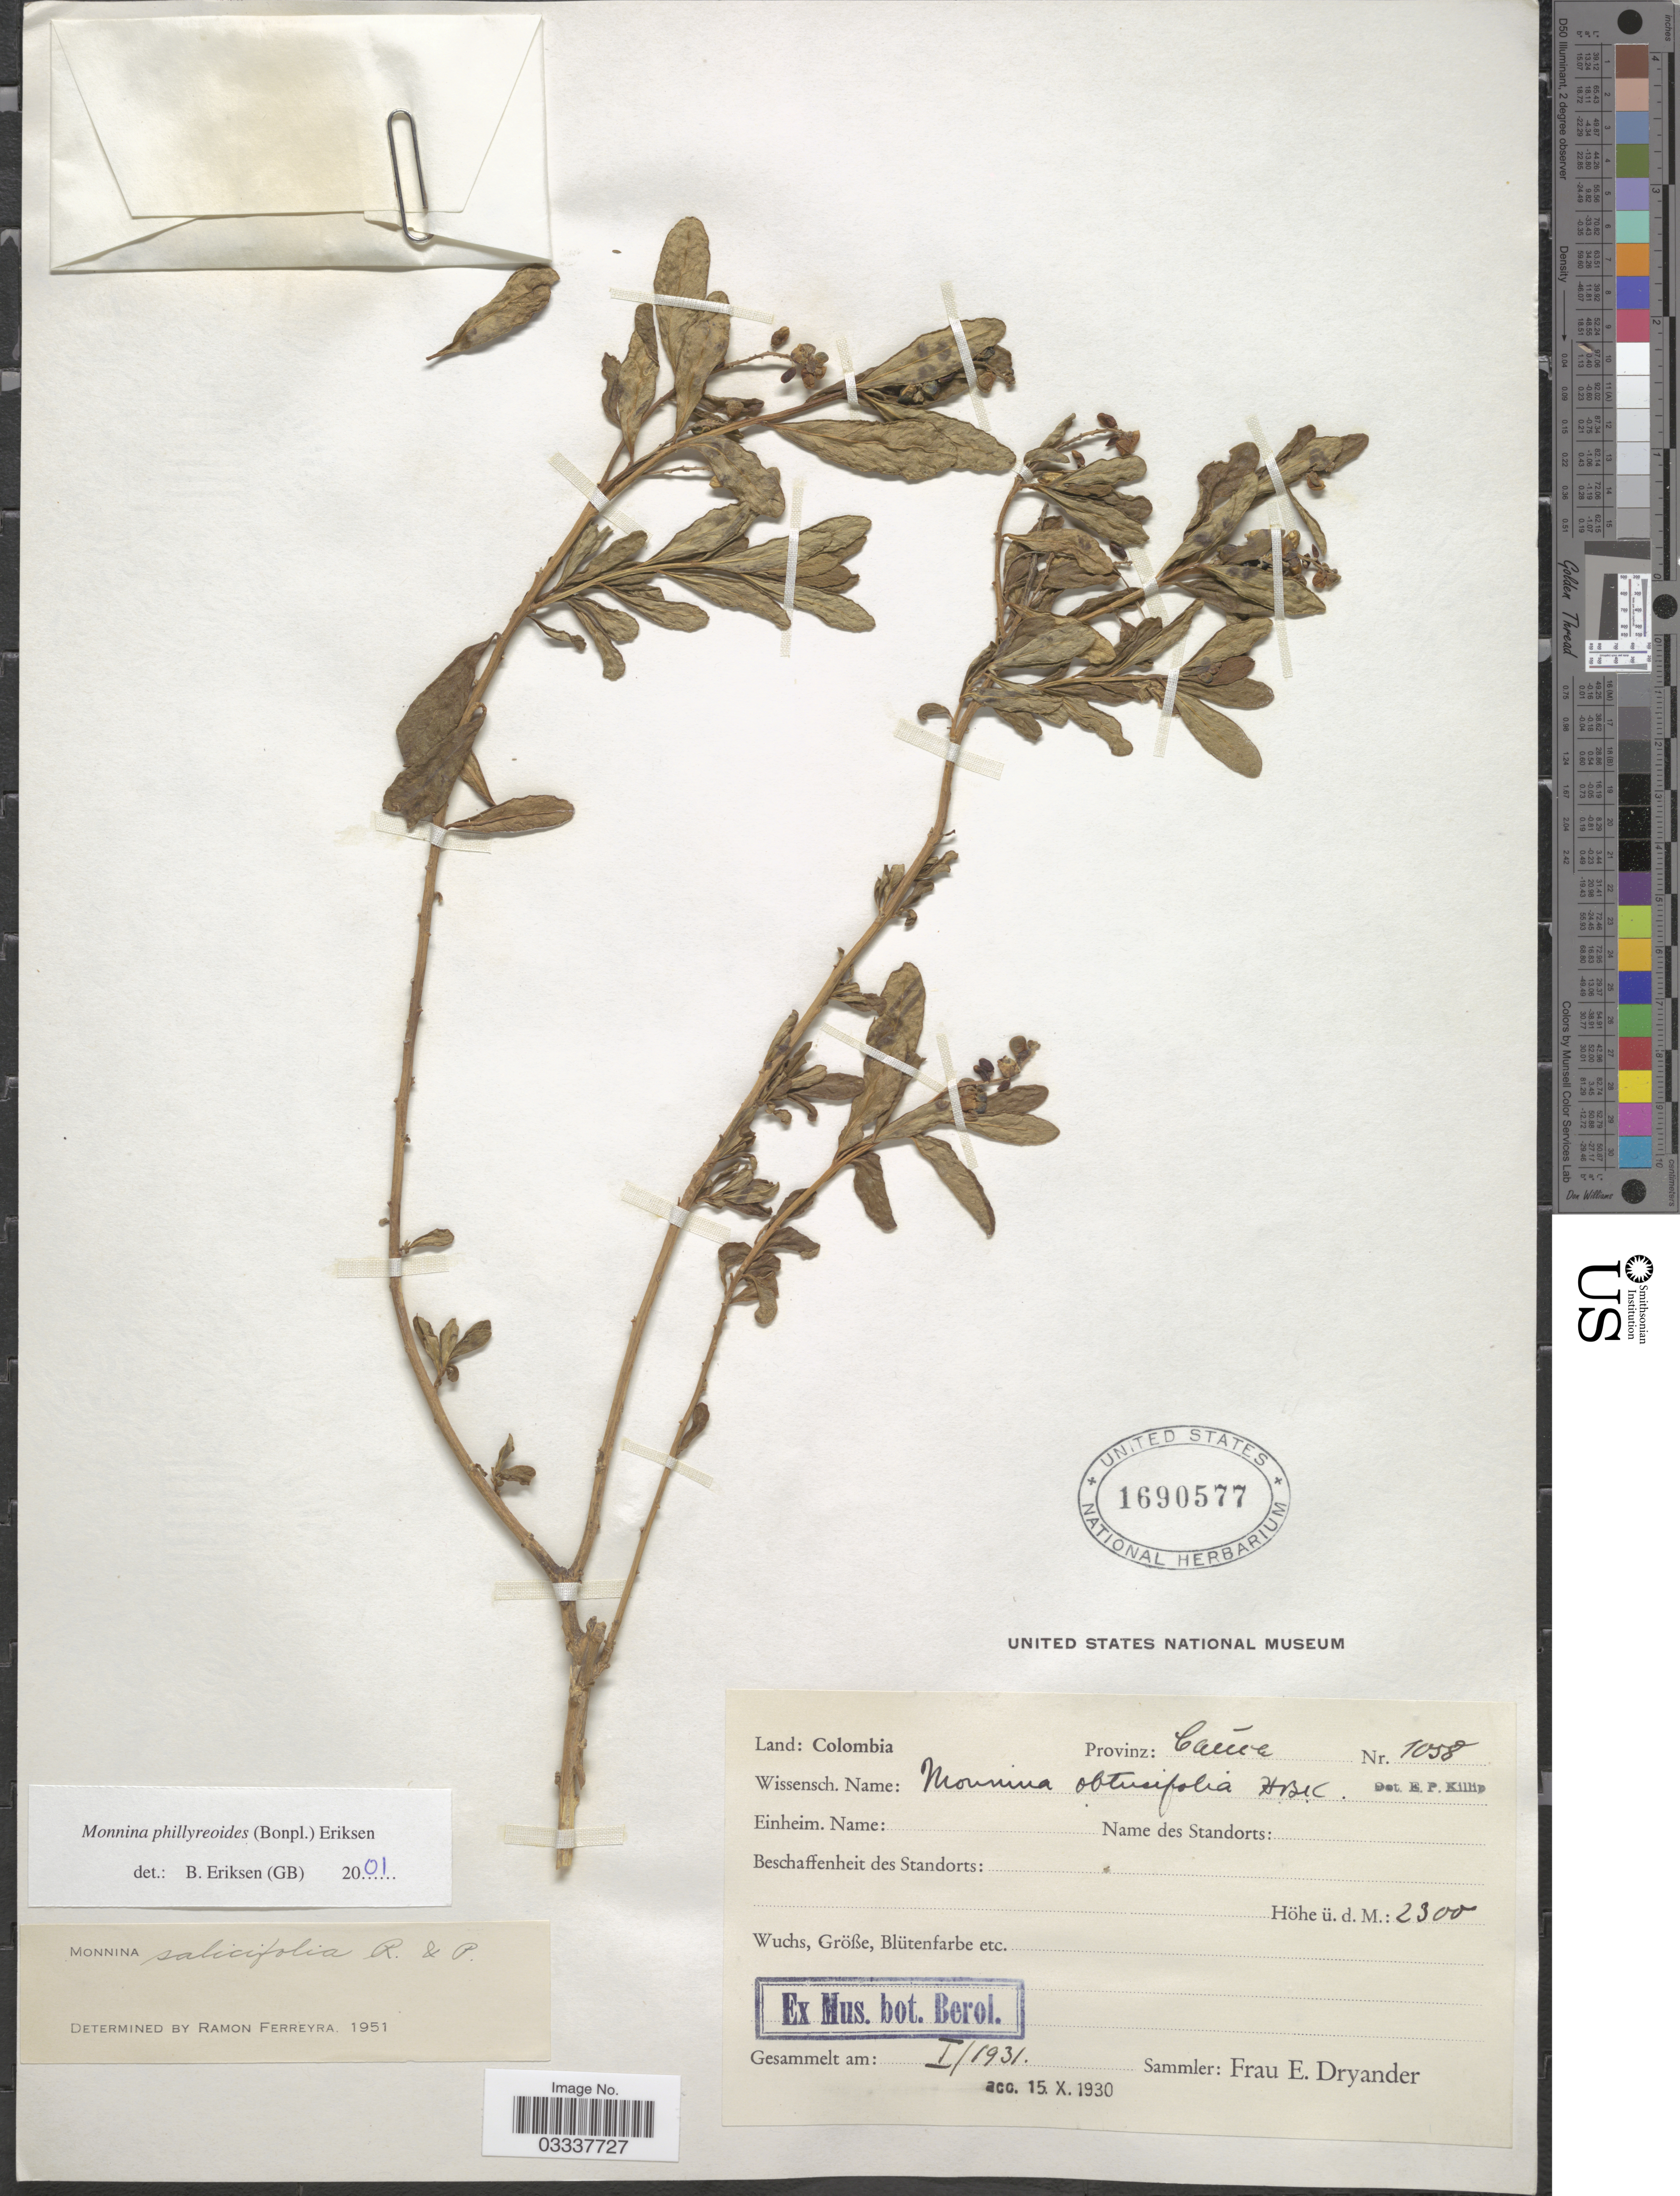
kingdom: Plantae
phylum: Tracheophyta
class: Magnoliopsida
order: Fabales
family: Polygalaceae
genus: Monnina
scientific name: Monnina phillyreoides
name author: (Bonpl.) B. Eriksen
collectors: F. Dryander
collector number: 1058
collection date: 1931-01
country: Colombia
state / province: Cauca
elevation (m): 2300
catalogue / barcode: US 1690577